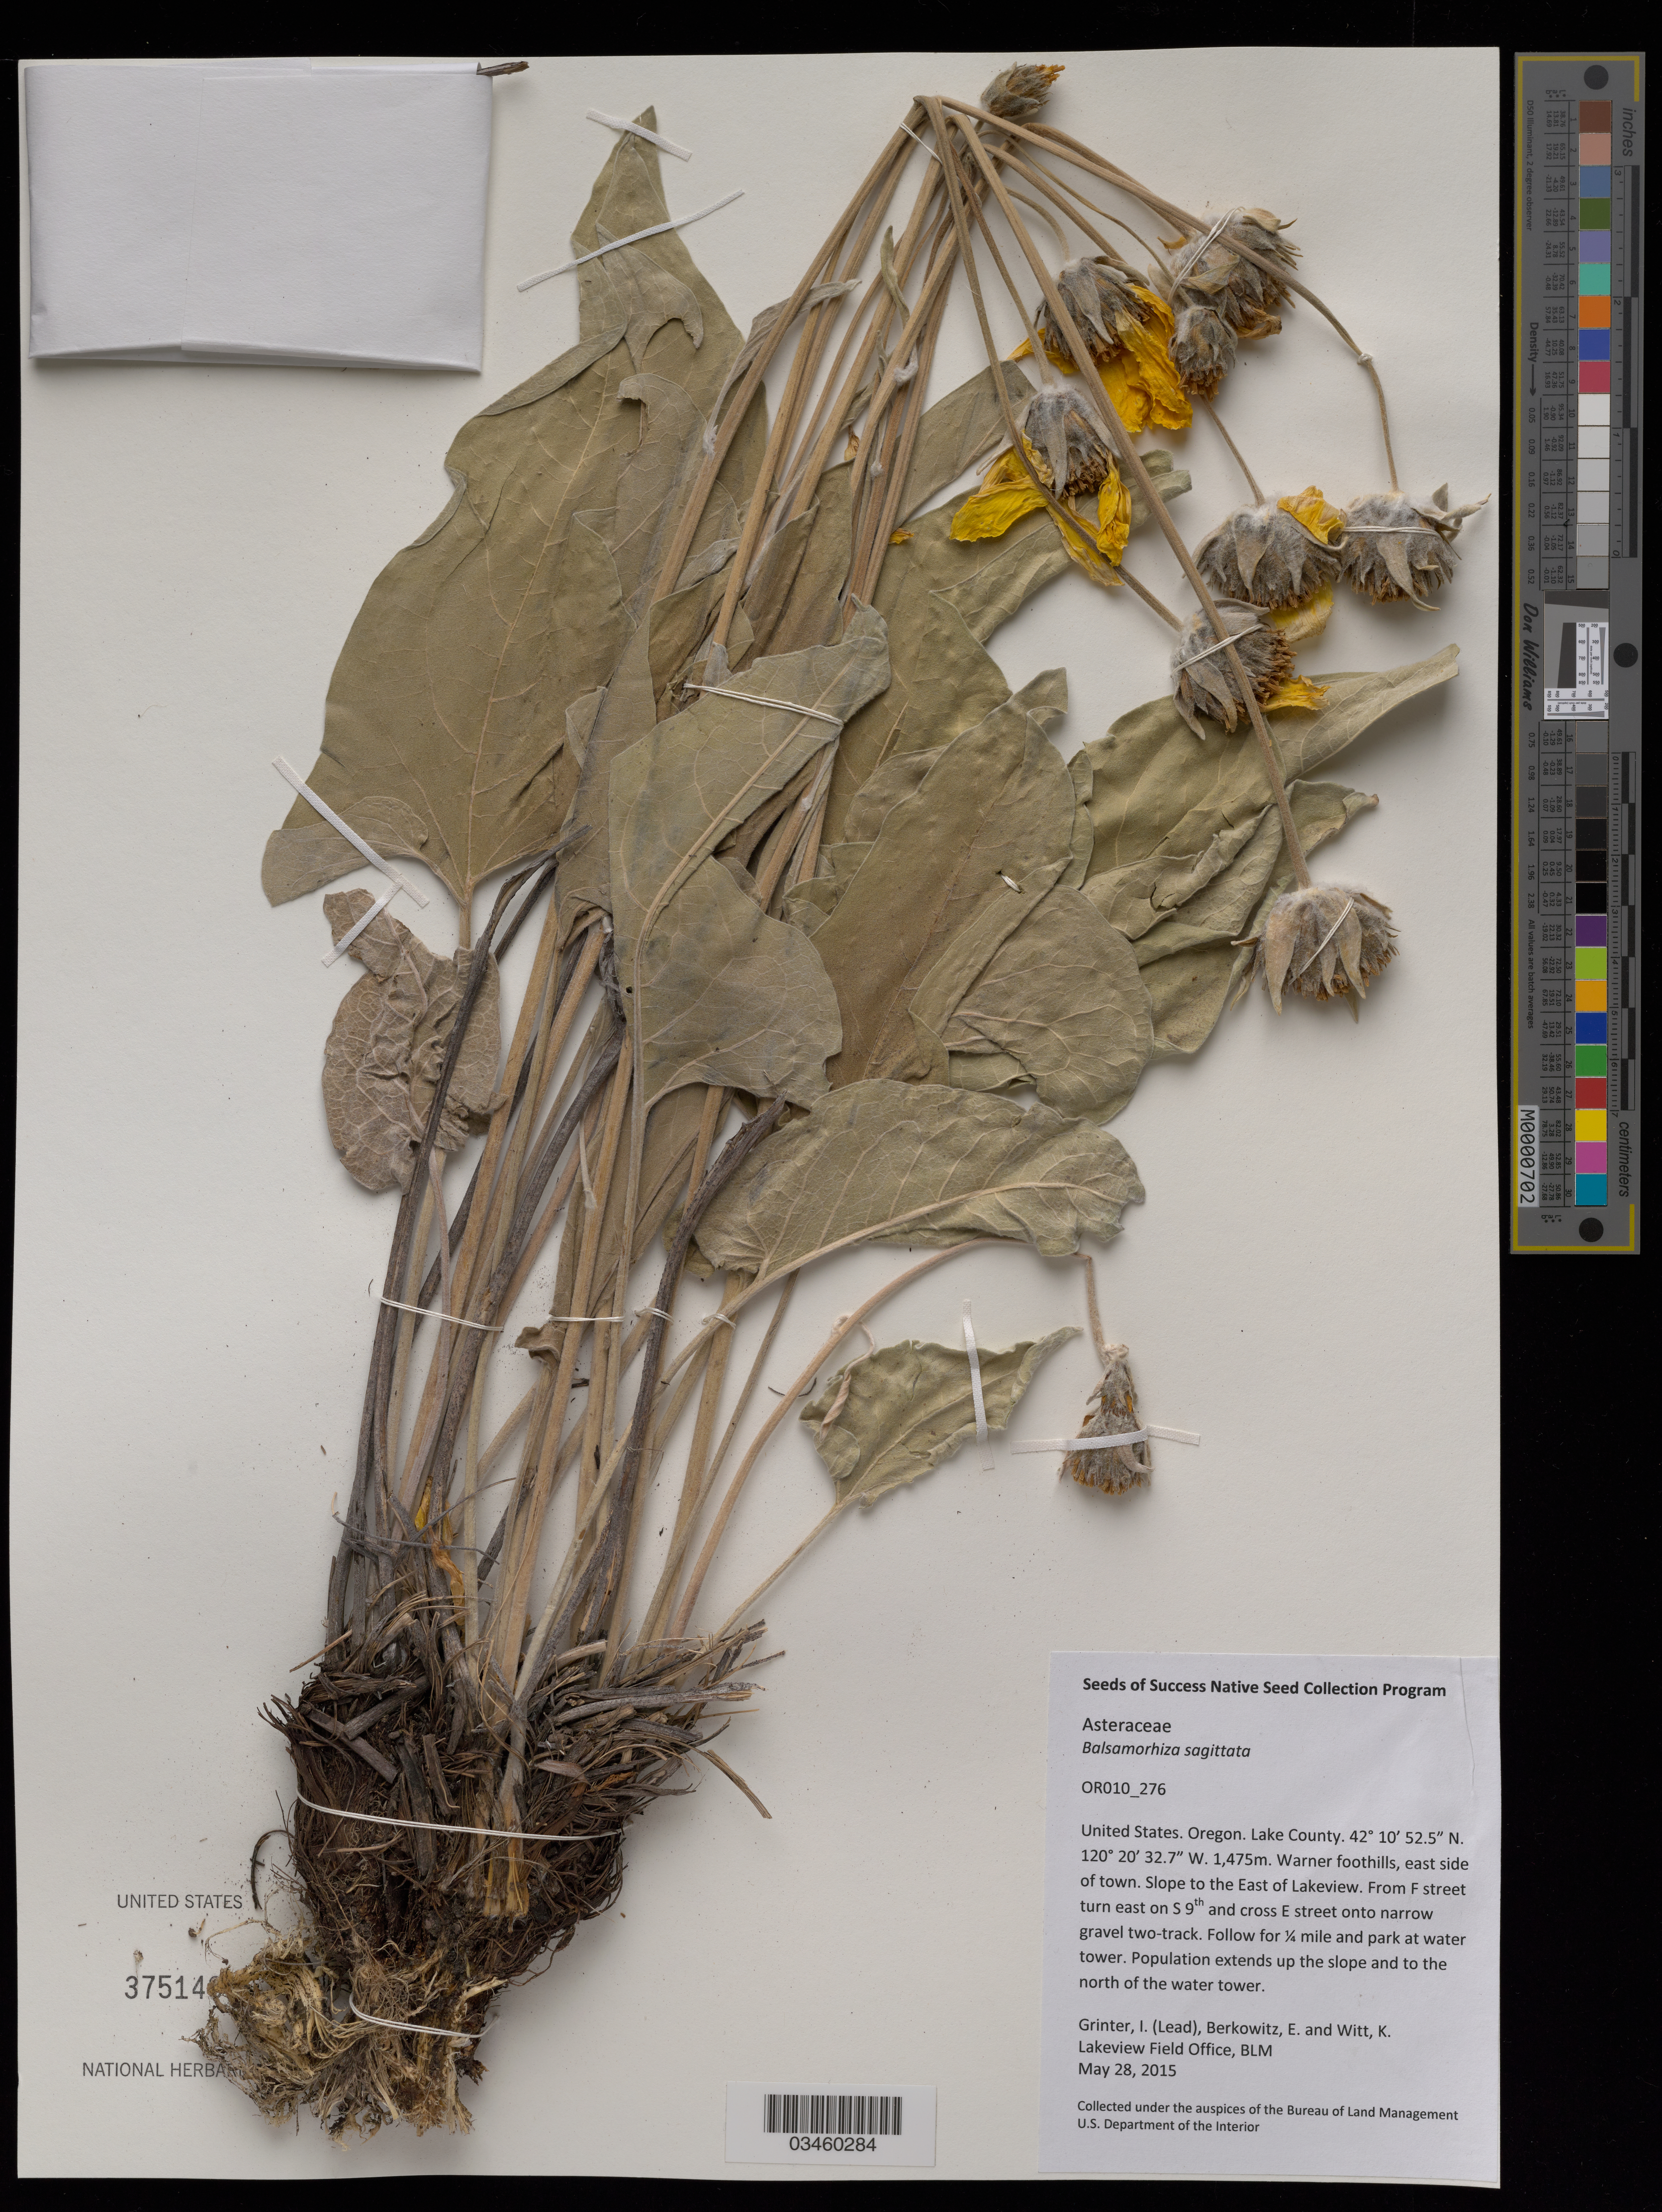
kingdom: Plantae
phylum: Tracheophyta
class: Magnoliopsida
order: Asterales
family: Asteraceae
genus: Balsamorhiza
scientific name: Balsamorhiza sagittata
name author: (Pursh) Nutt.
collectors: I. Grinter, E. Berkowitz & K. Witt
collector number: OR010-276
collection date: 2015-05-28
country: United States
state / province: Oregon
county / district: Lake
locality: Warner Foothills, East Side of Town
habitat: rocky, steep slope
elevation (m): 1475